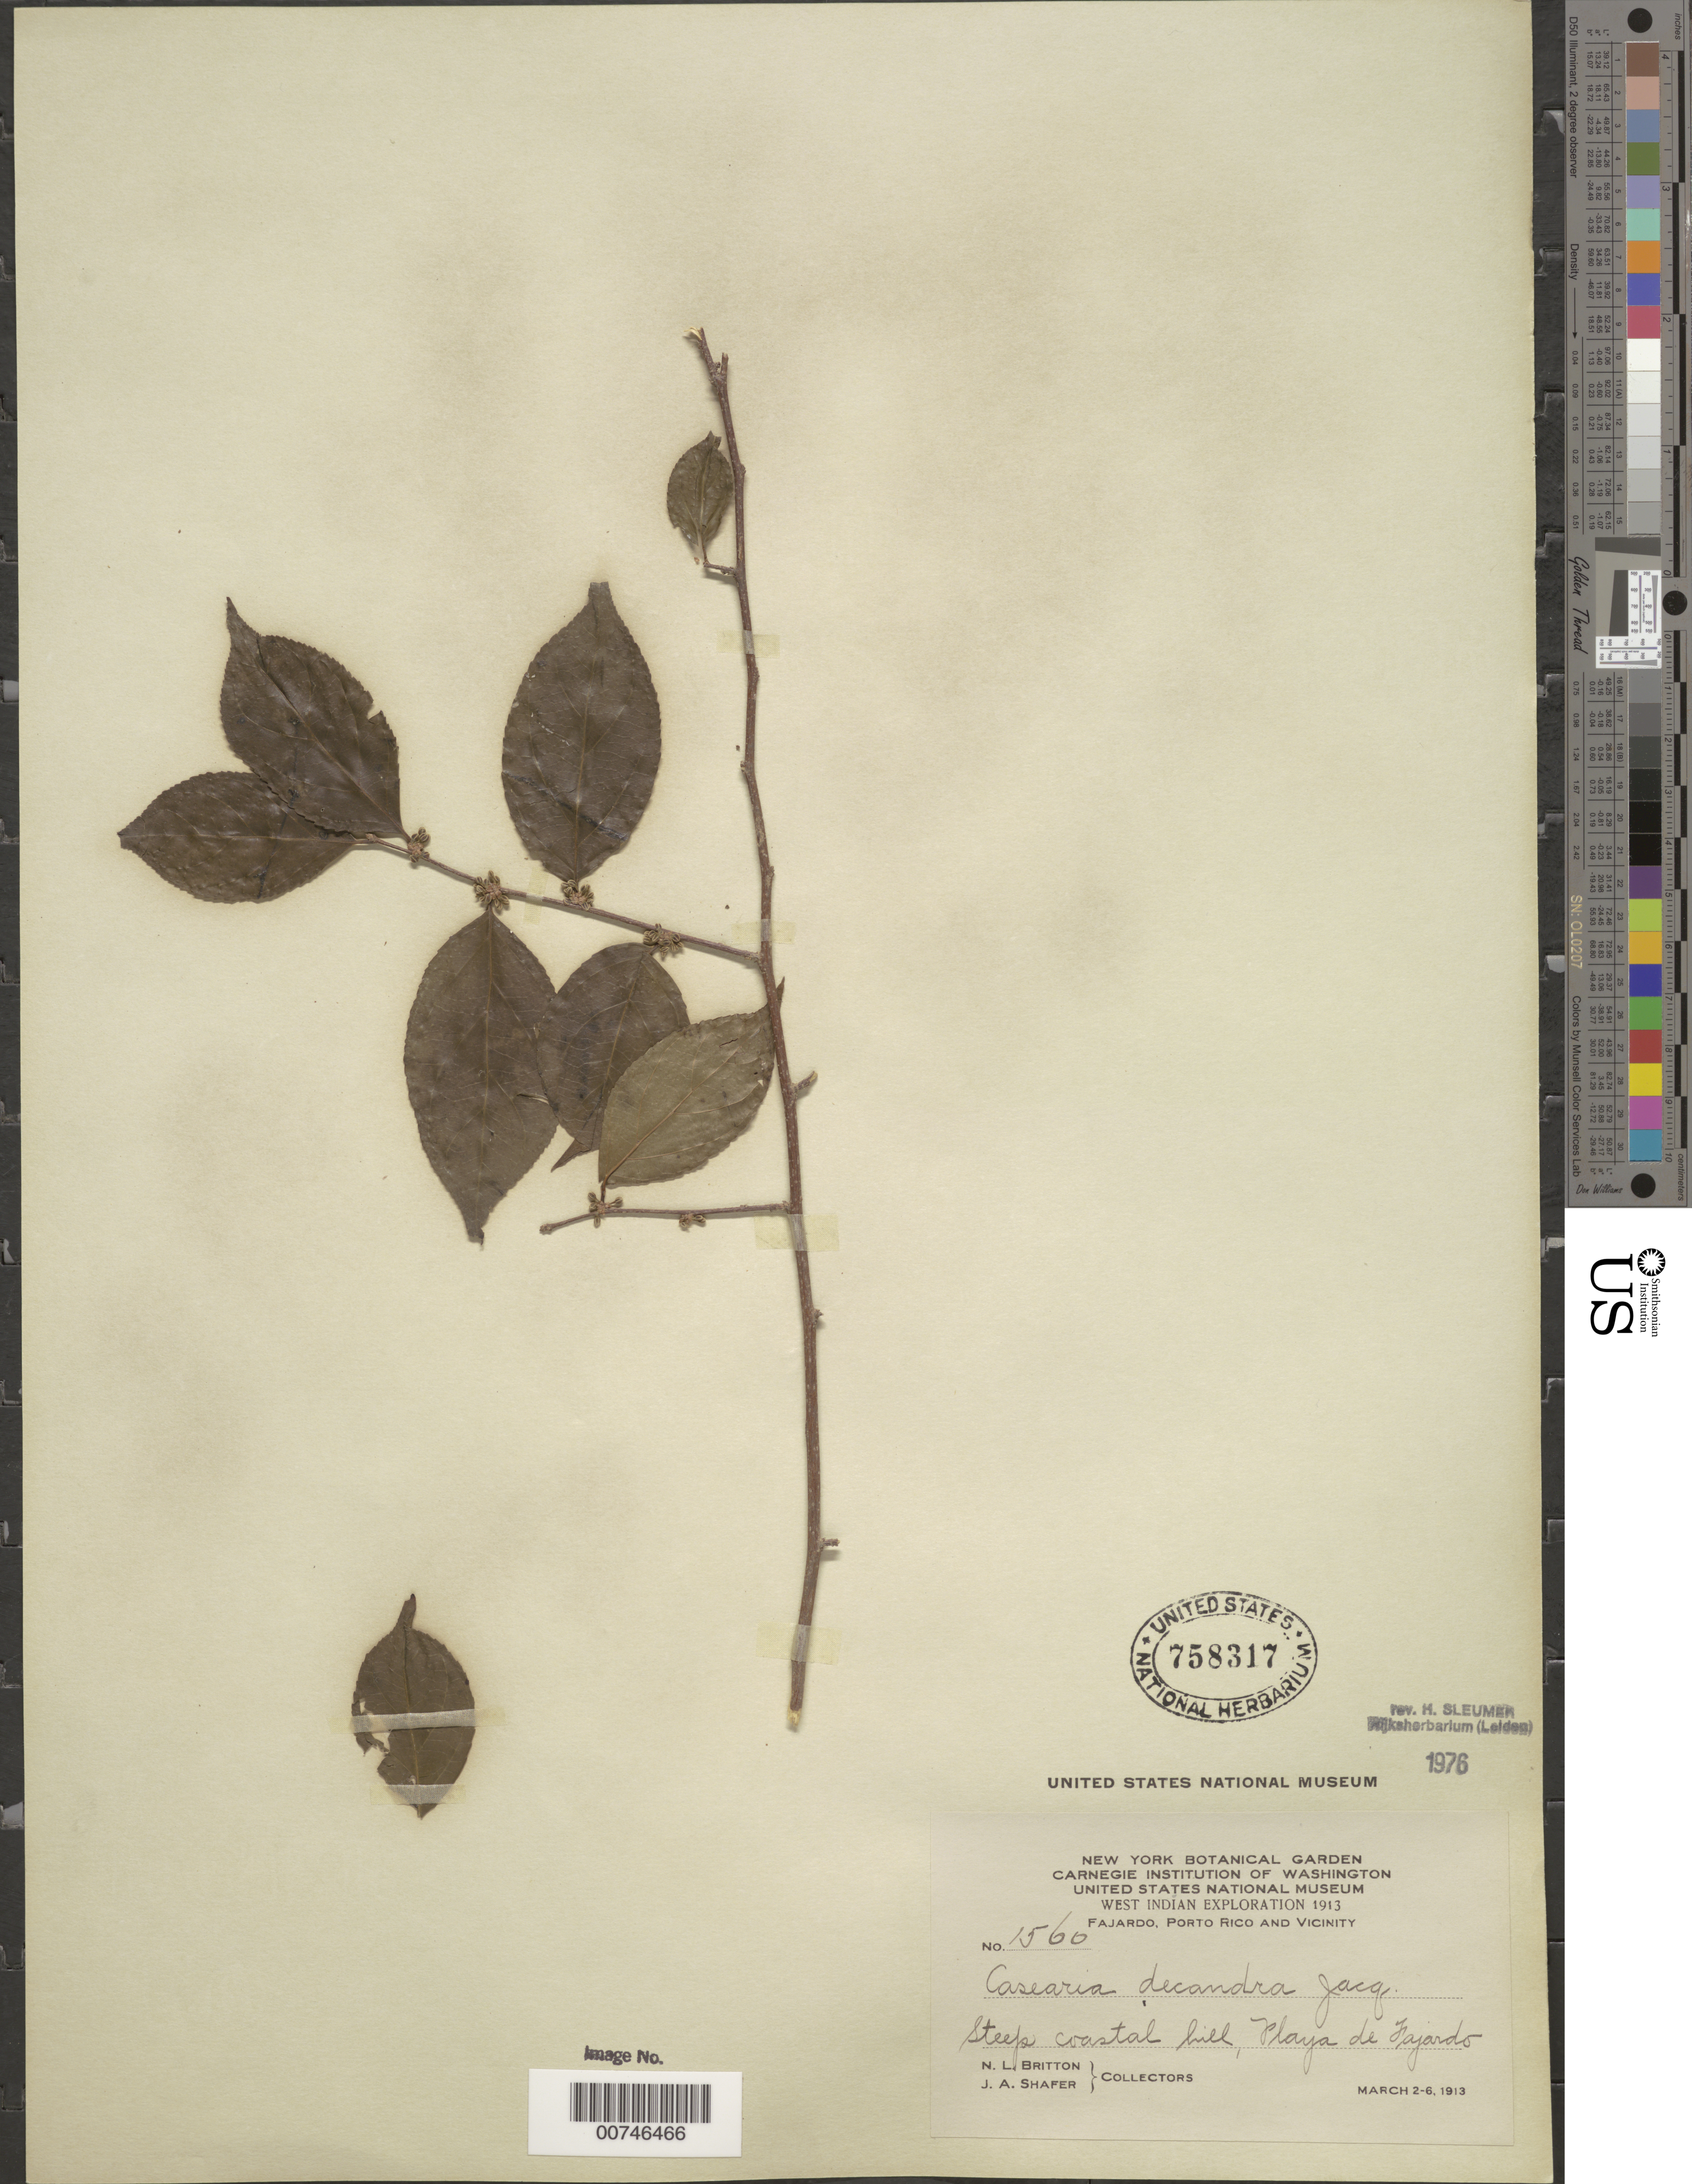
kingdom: Plantae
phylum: Tracheophyta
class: Magnoliopsida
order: Malpighiales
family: Salicaceae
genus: Casearia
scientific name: Casearia decandra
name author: Jacq.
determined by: Sleumer, H. O.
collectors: N. Britton & J. A. Shafer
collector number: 1560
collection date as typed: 02 Mar 1913 to 06 Mar 1913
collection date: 1913-03-02/1913-03-06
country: Puerto Rico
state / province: Fajardo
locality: Playa de Fajardo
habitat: Steep coastal hill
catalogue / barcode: US 758317